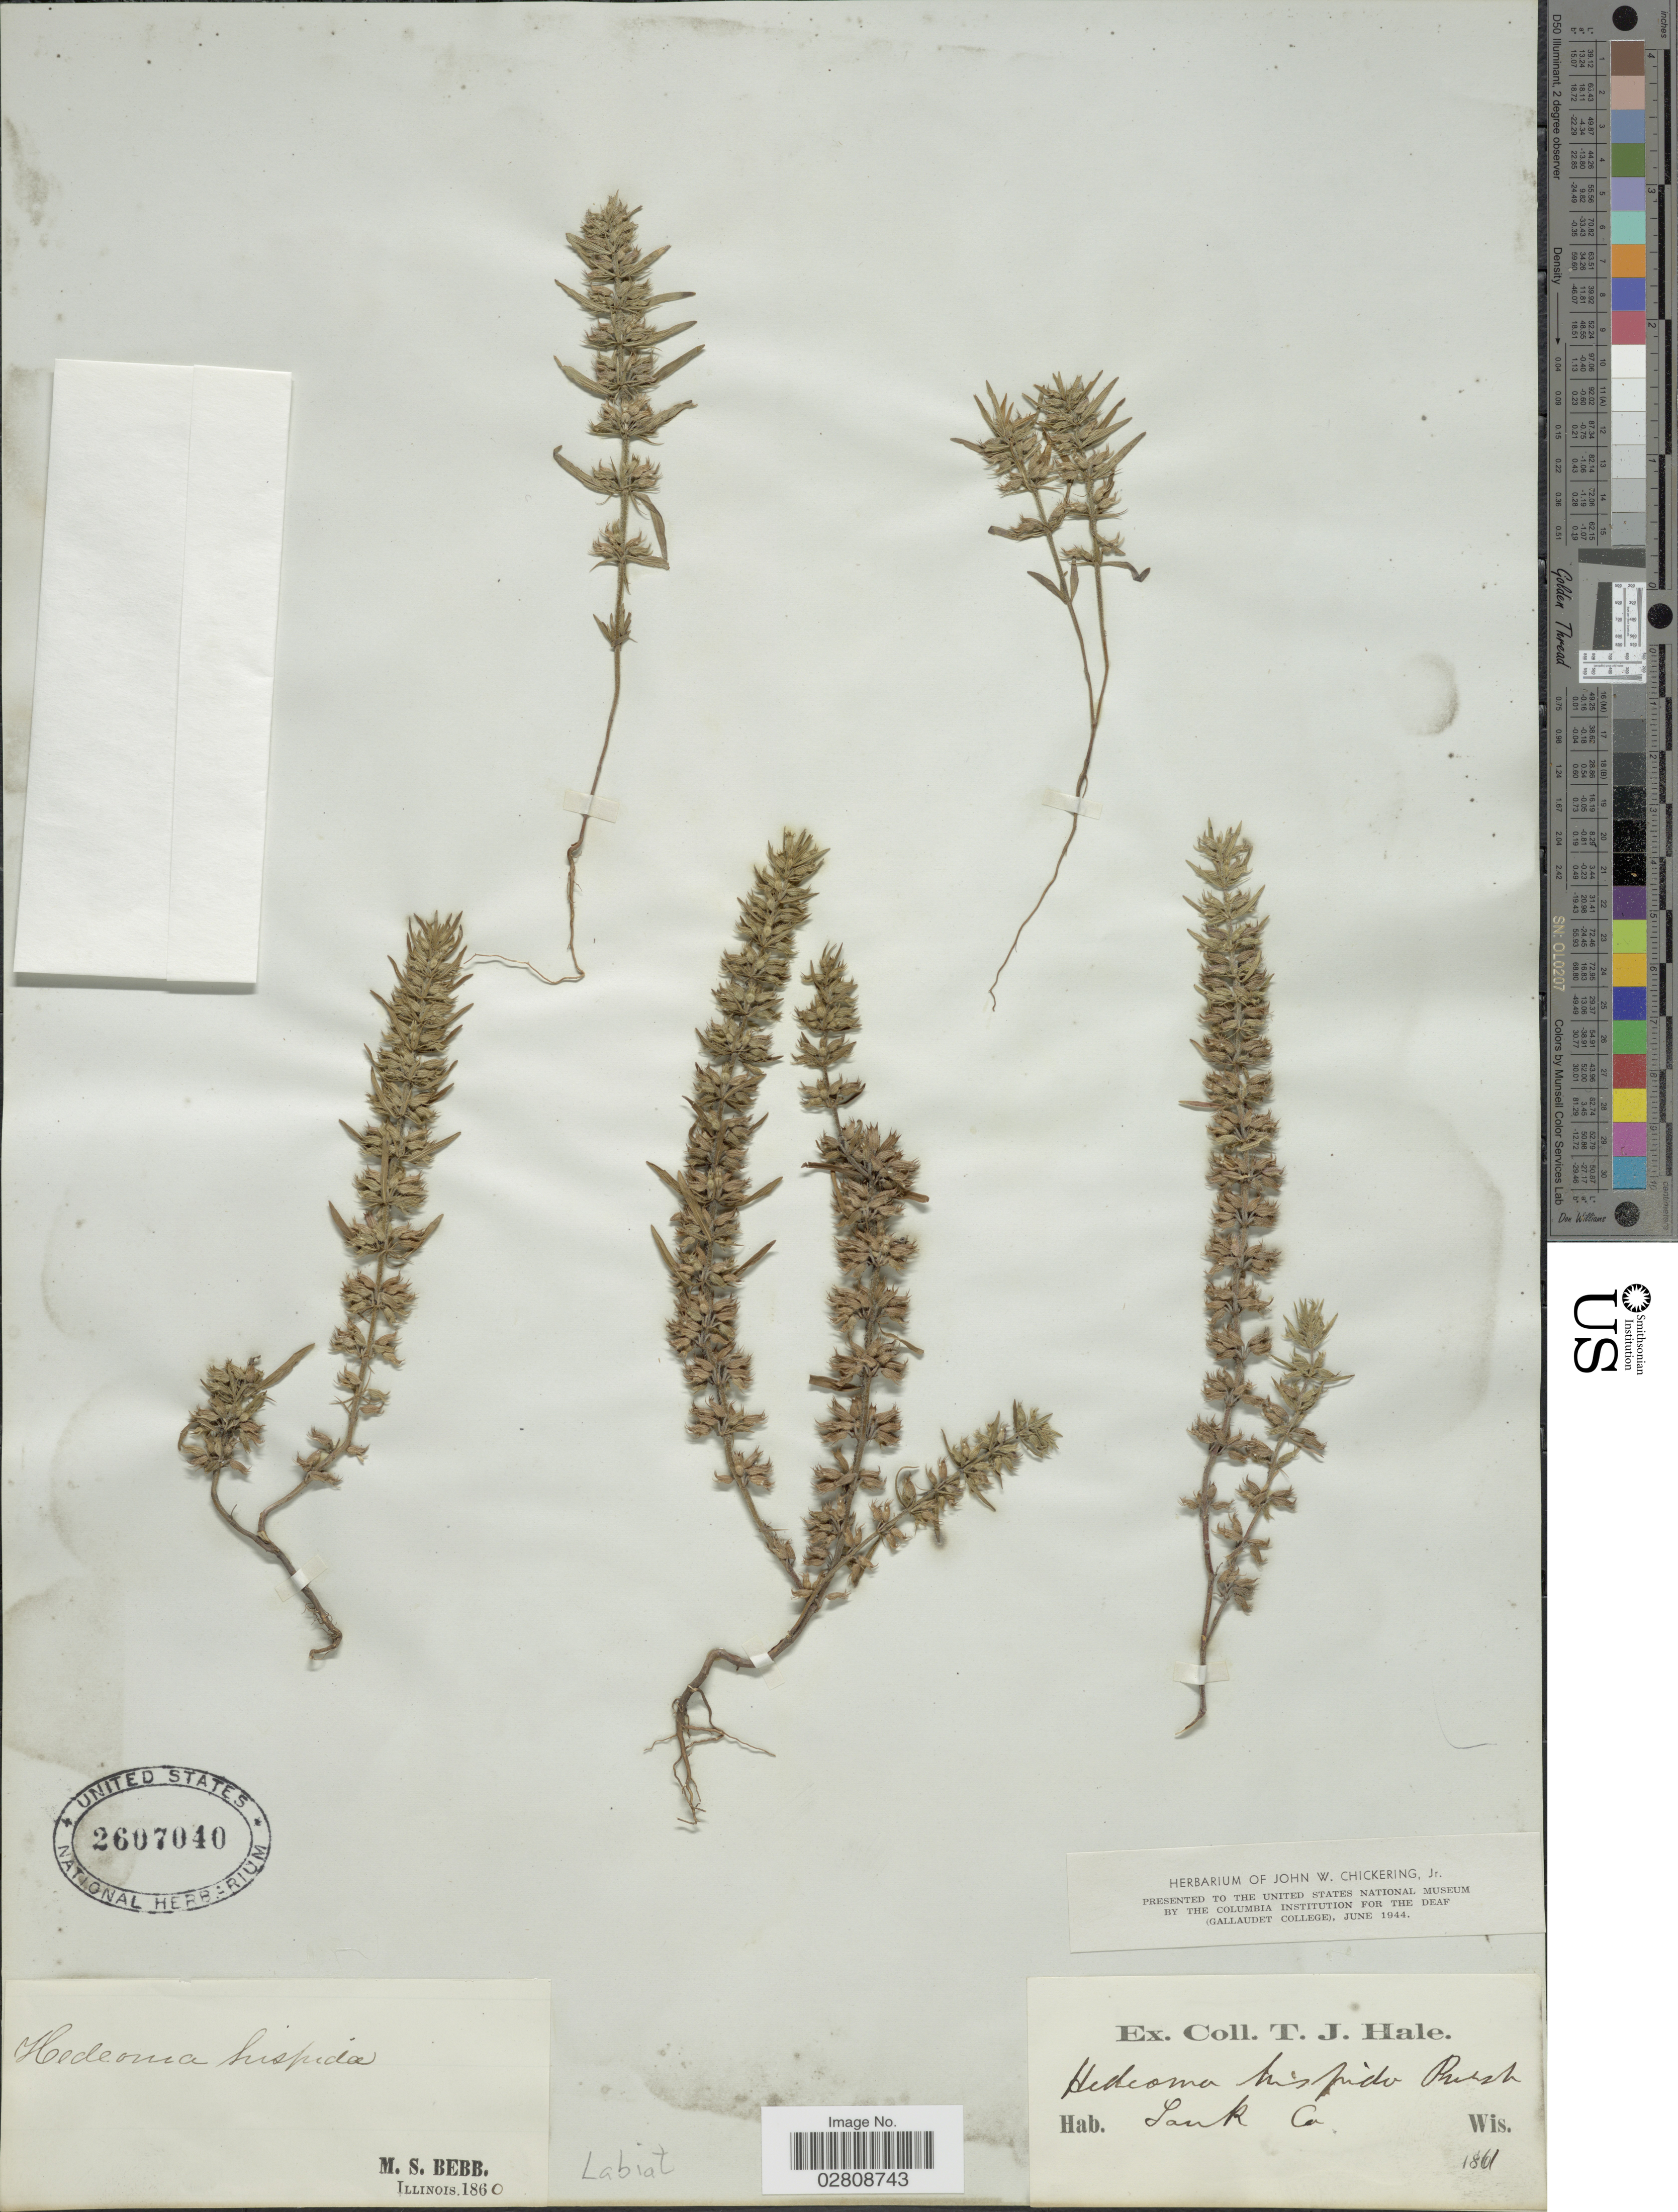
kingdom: Plantae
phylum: Tracheophyta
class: Magnoliopsida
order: Lamiales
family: Lamiaceae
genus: Hedeoma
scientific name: Hedeoma hispida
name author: Pursh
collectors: T. Hale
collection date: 1861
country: United States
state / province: Wisconsin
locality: Sauk Co.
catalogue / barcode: US 2607040